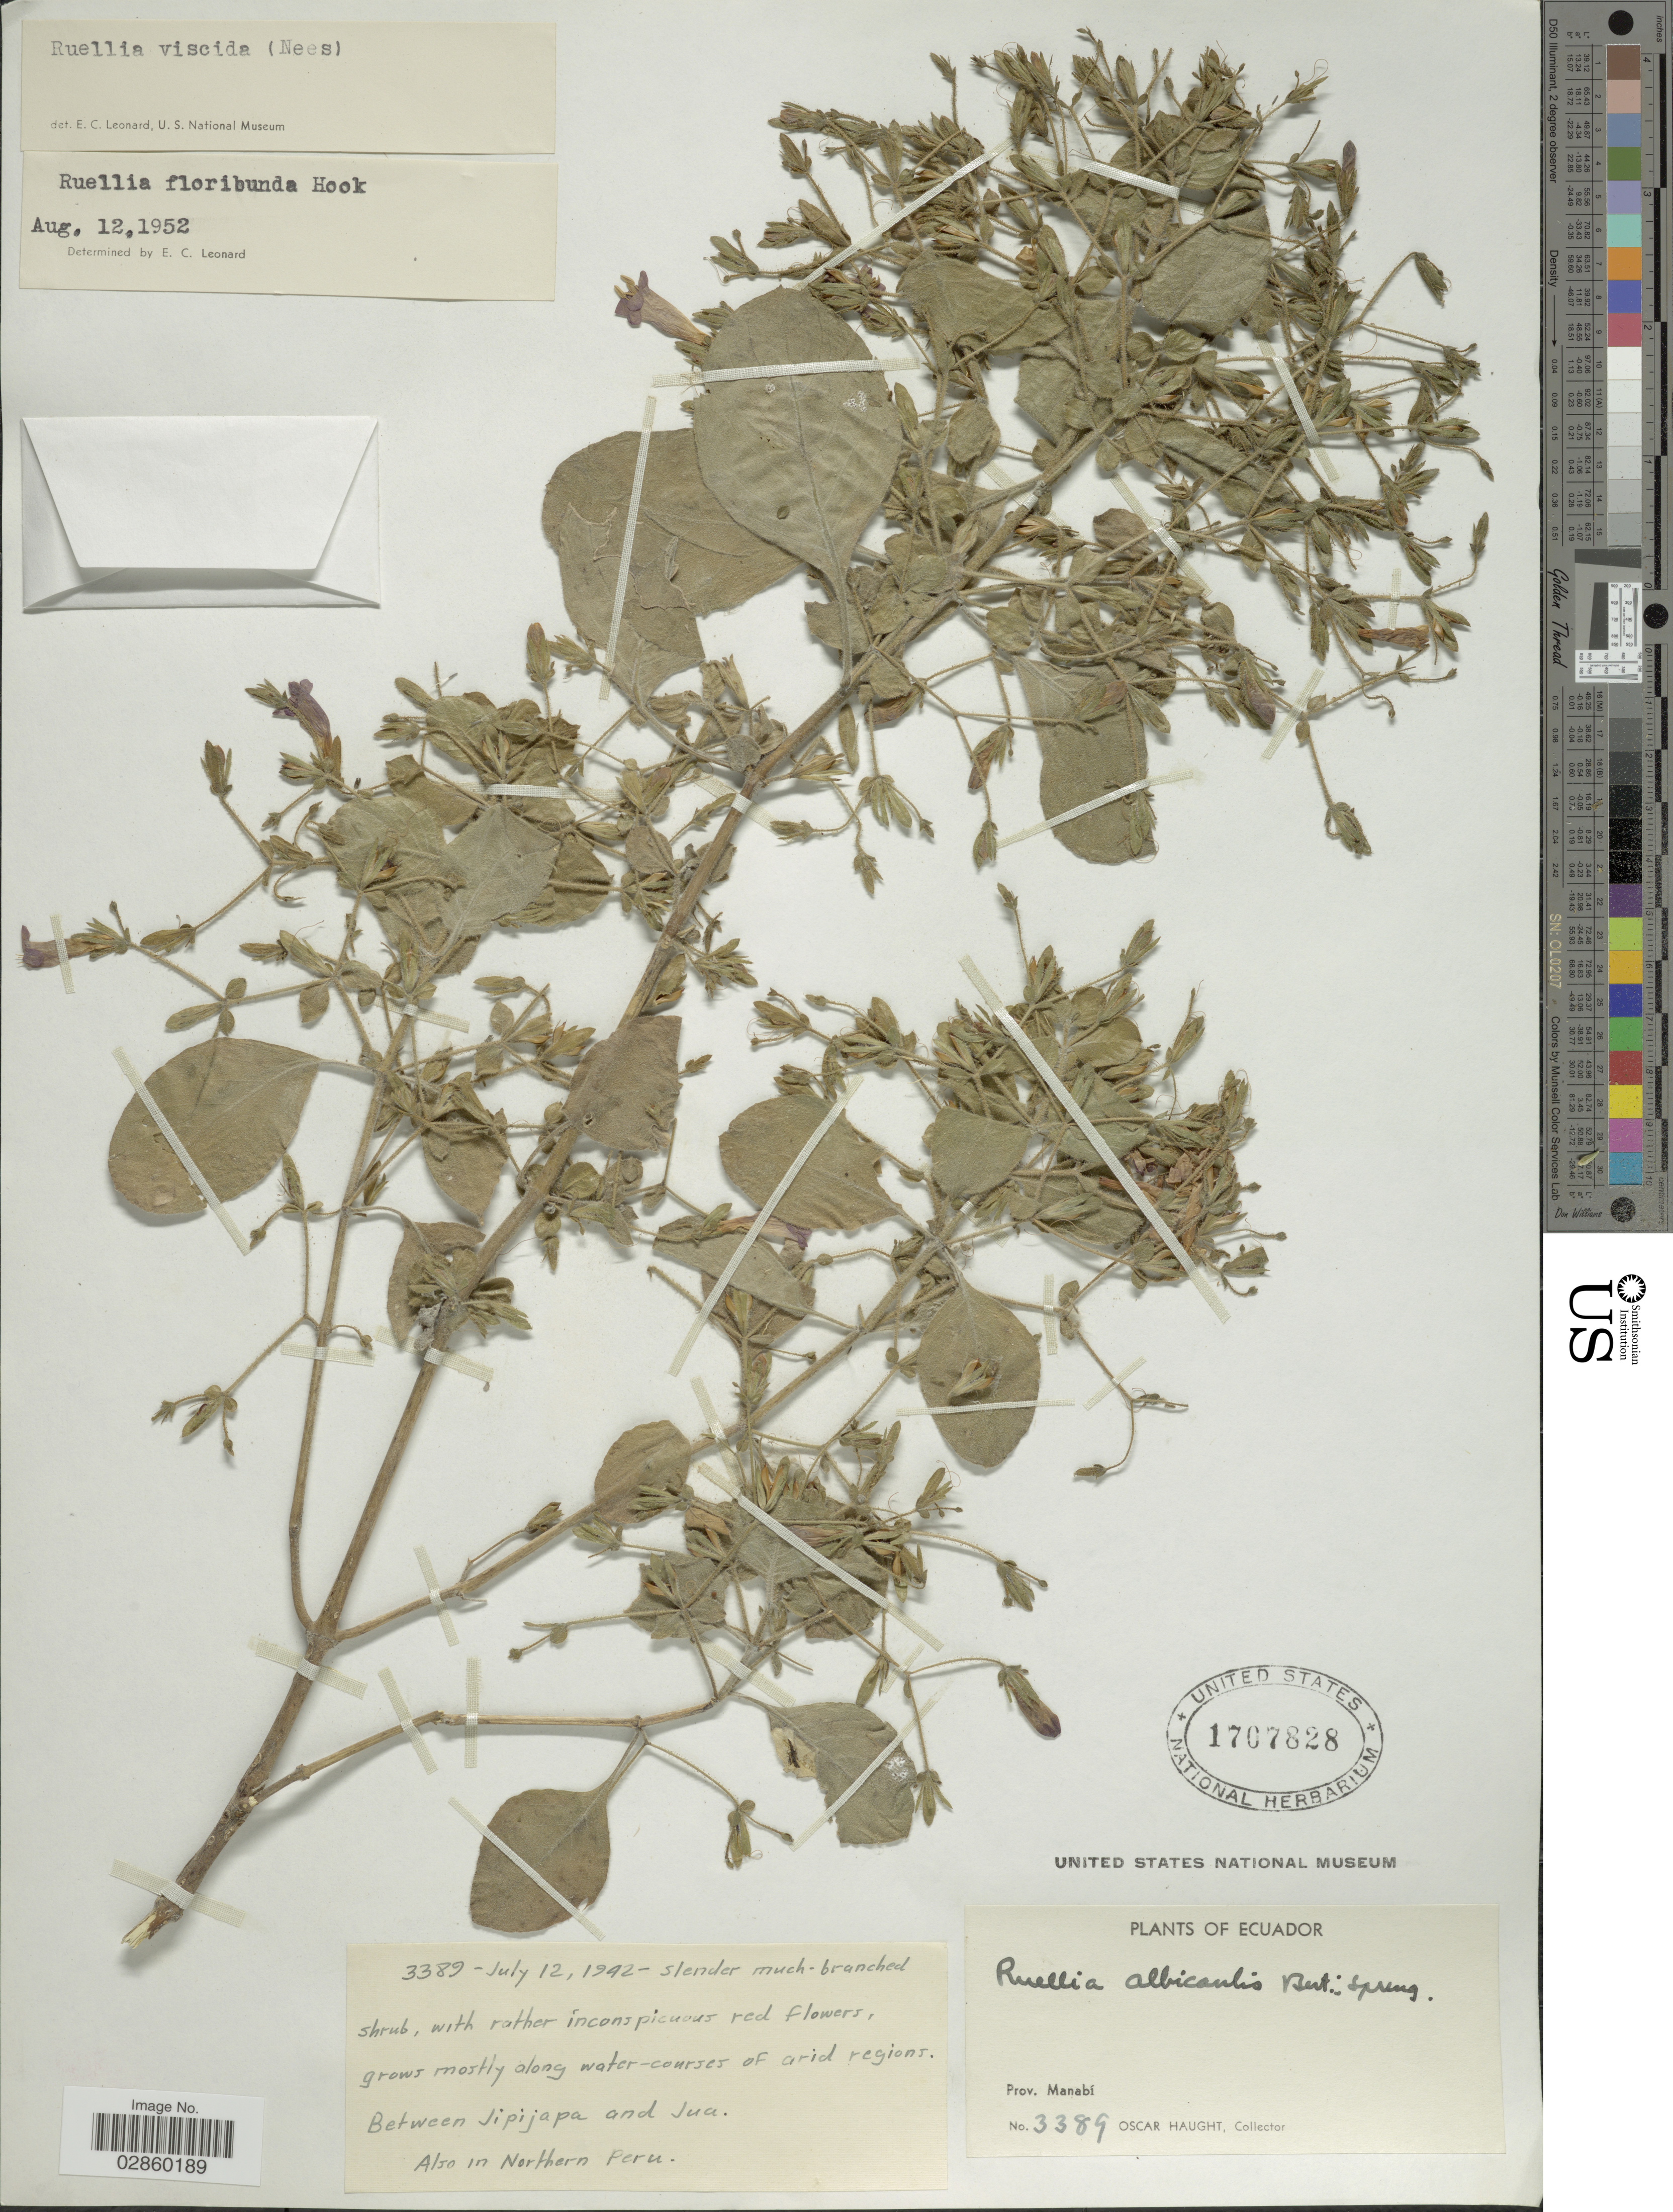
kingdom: Plantae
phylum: Tracheophyta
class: Magnoliopsida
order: Lamiales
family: Acanthaceae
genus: Ruellia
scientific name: Ruellia floribunda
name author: Hook.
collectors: O. Haught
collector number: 3389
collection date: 1942-07-12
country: Ecuador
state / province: Manabí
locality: Between Jipijapa and Jua, Also in Northern Peru.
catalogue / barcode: US 1707828